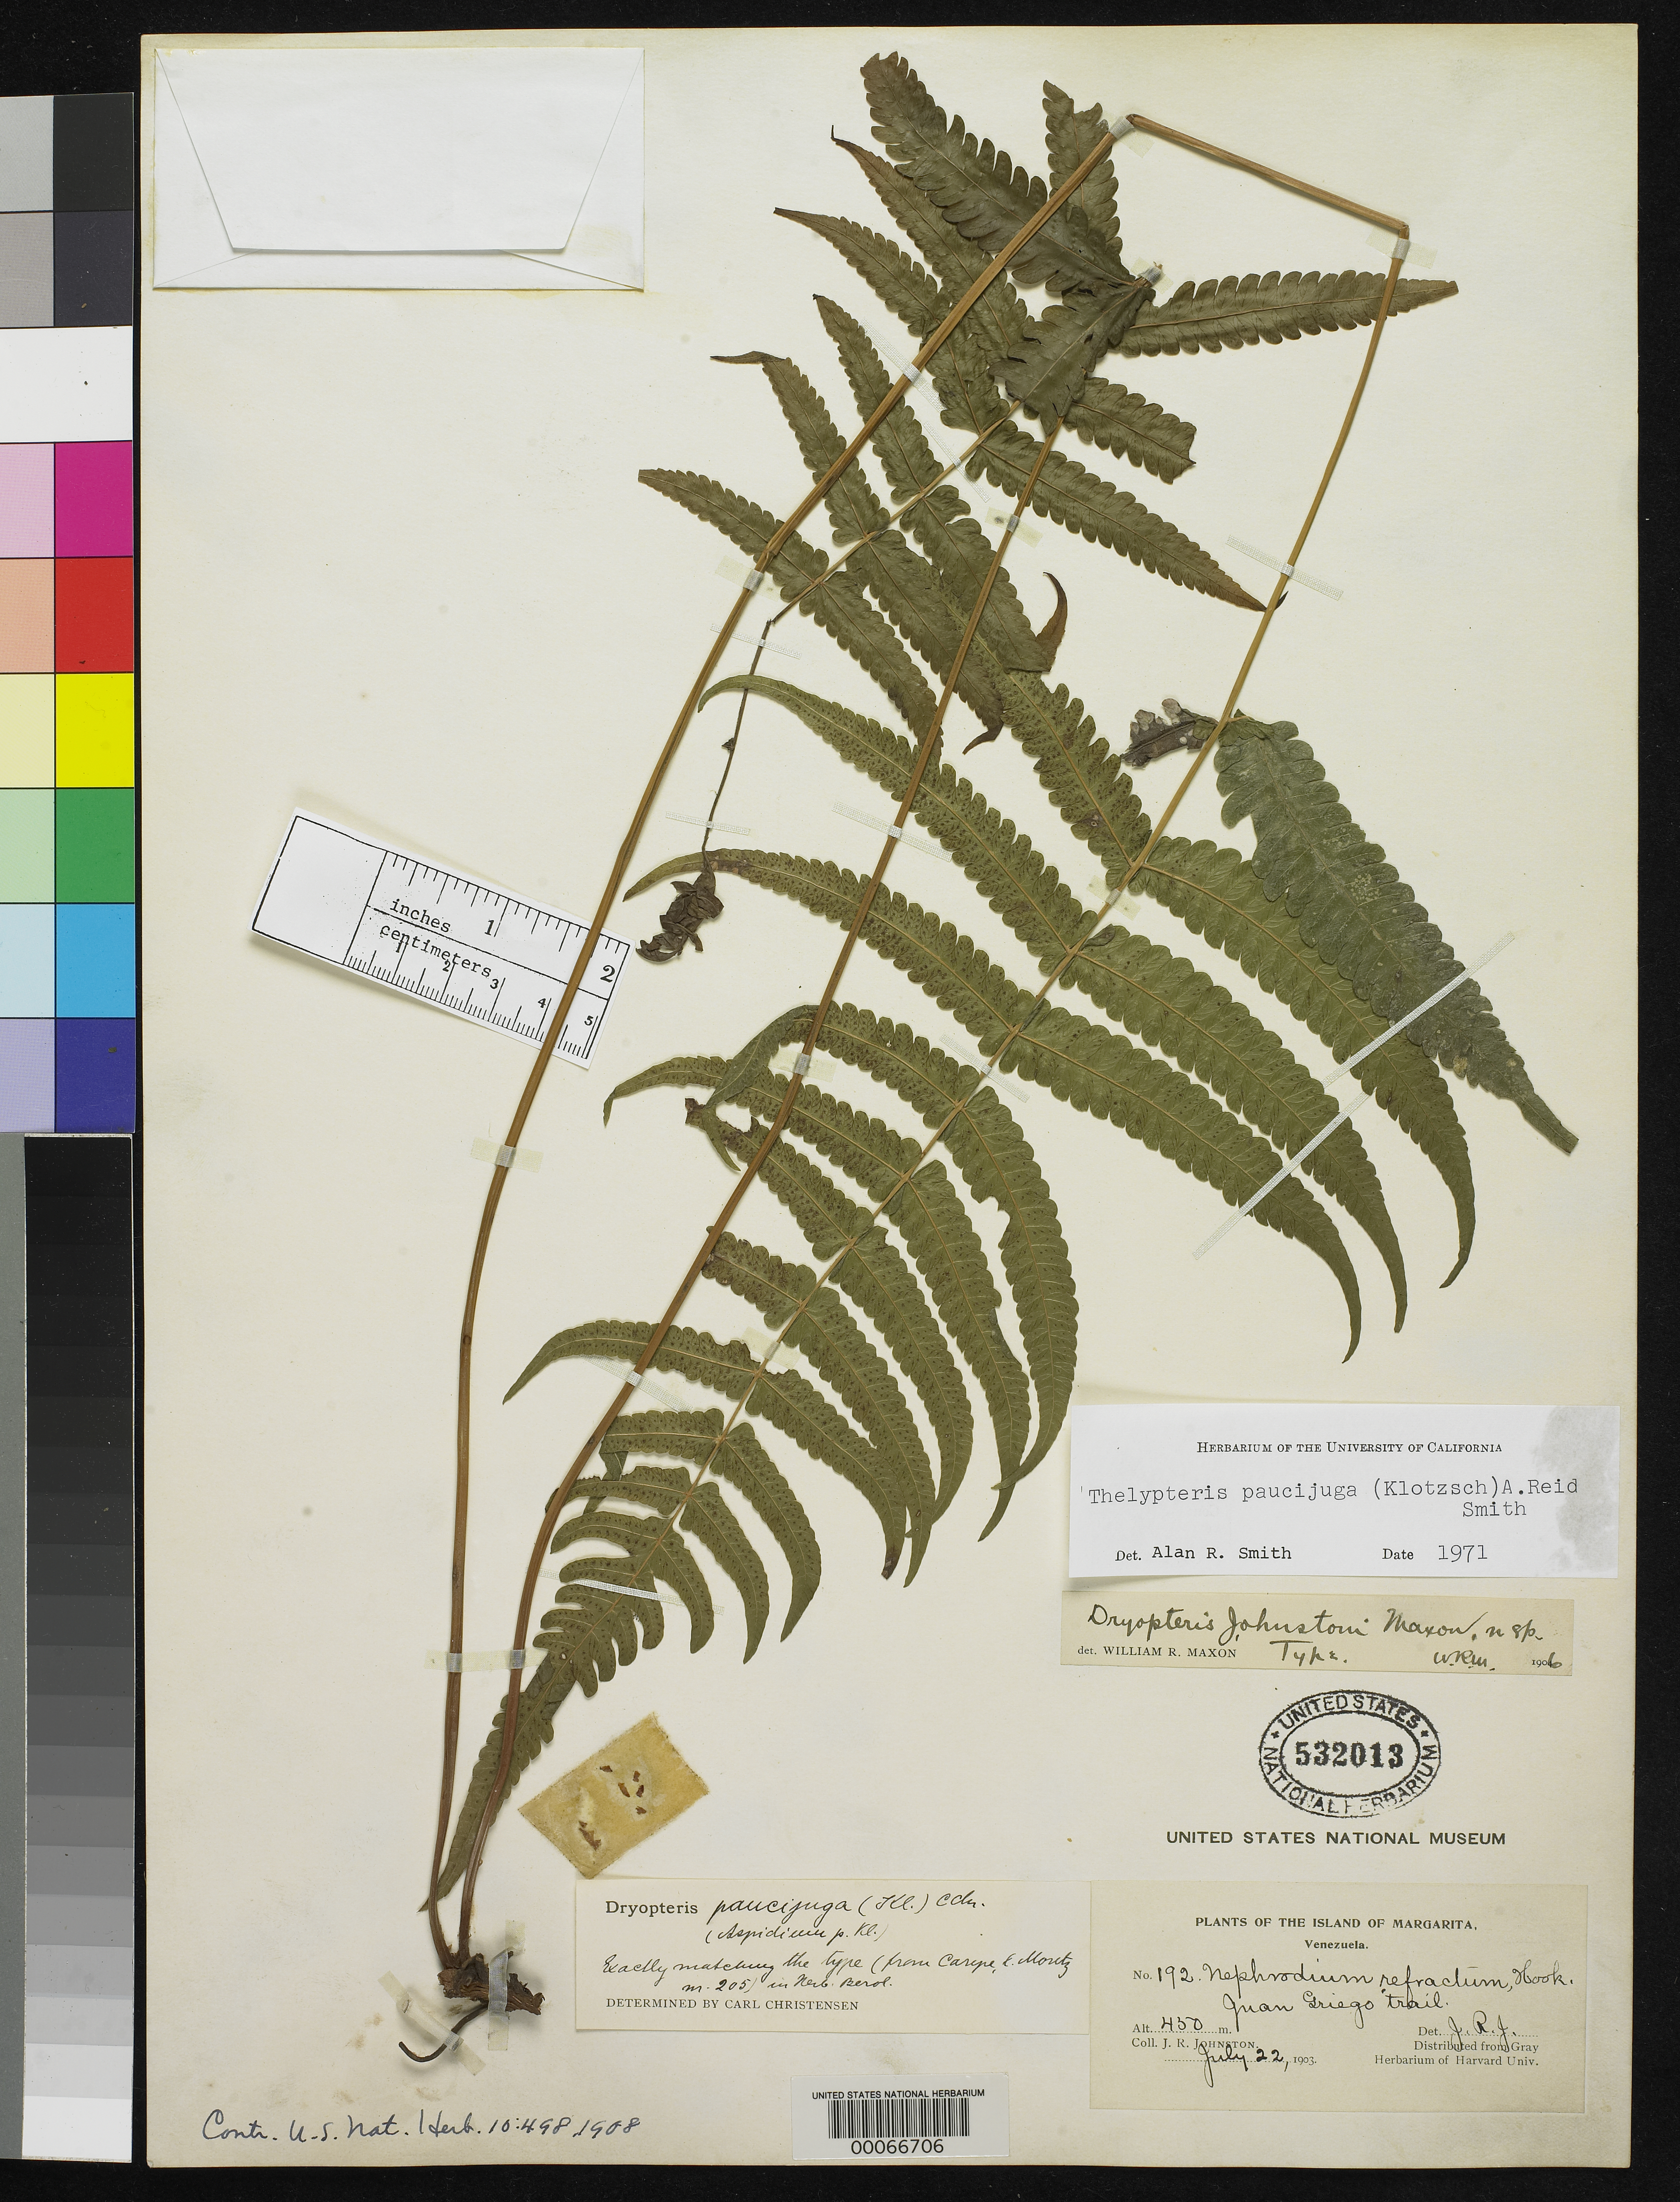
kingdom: Plantae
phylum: Tracheophyta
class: Polypodiopsida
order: Polypodiales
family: Dryopteridaceae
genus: Dryopteris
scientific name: Dryopteris johnstonii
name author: Maxon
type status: Holotype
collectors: J. Johnston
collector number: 192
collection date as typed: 22 Jul 1903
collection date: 1903-07-22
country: Venezuela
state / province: Nueva Esparta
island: Margarita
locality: Juan Griego trail.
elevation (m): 450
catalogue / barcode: US 532013